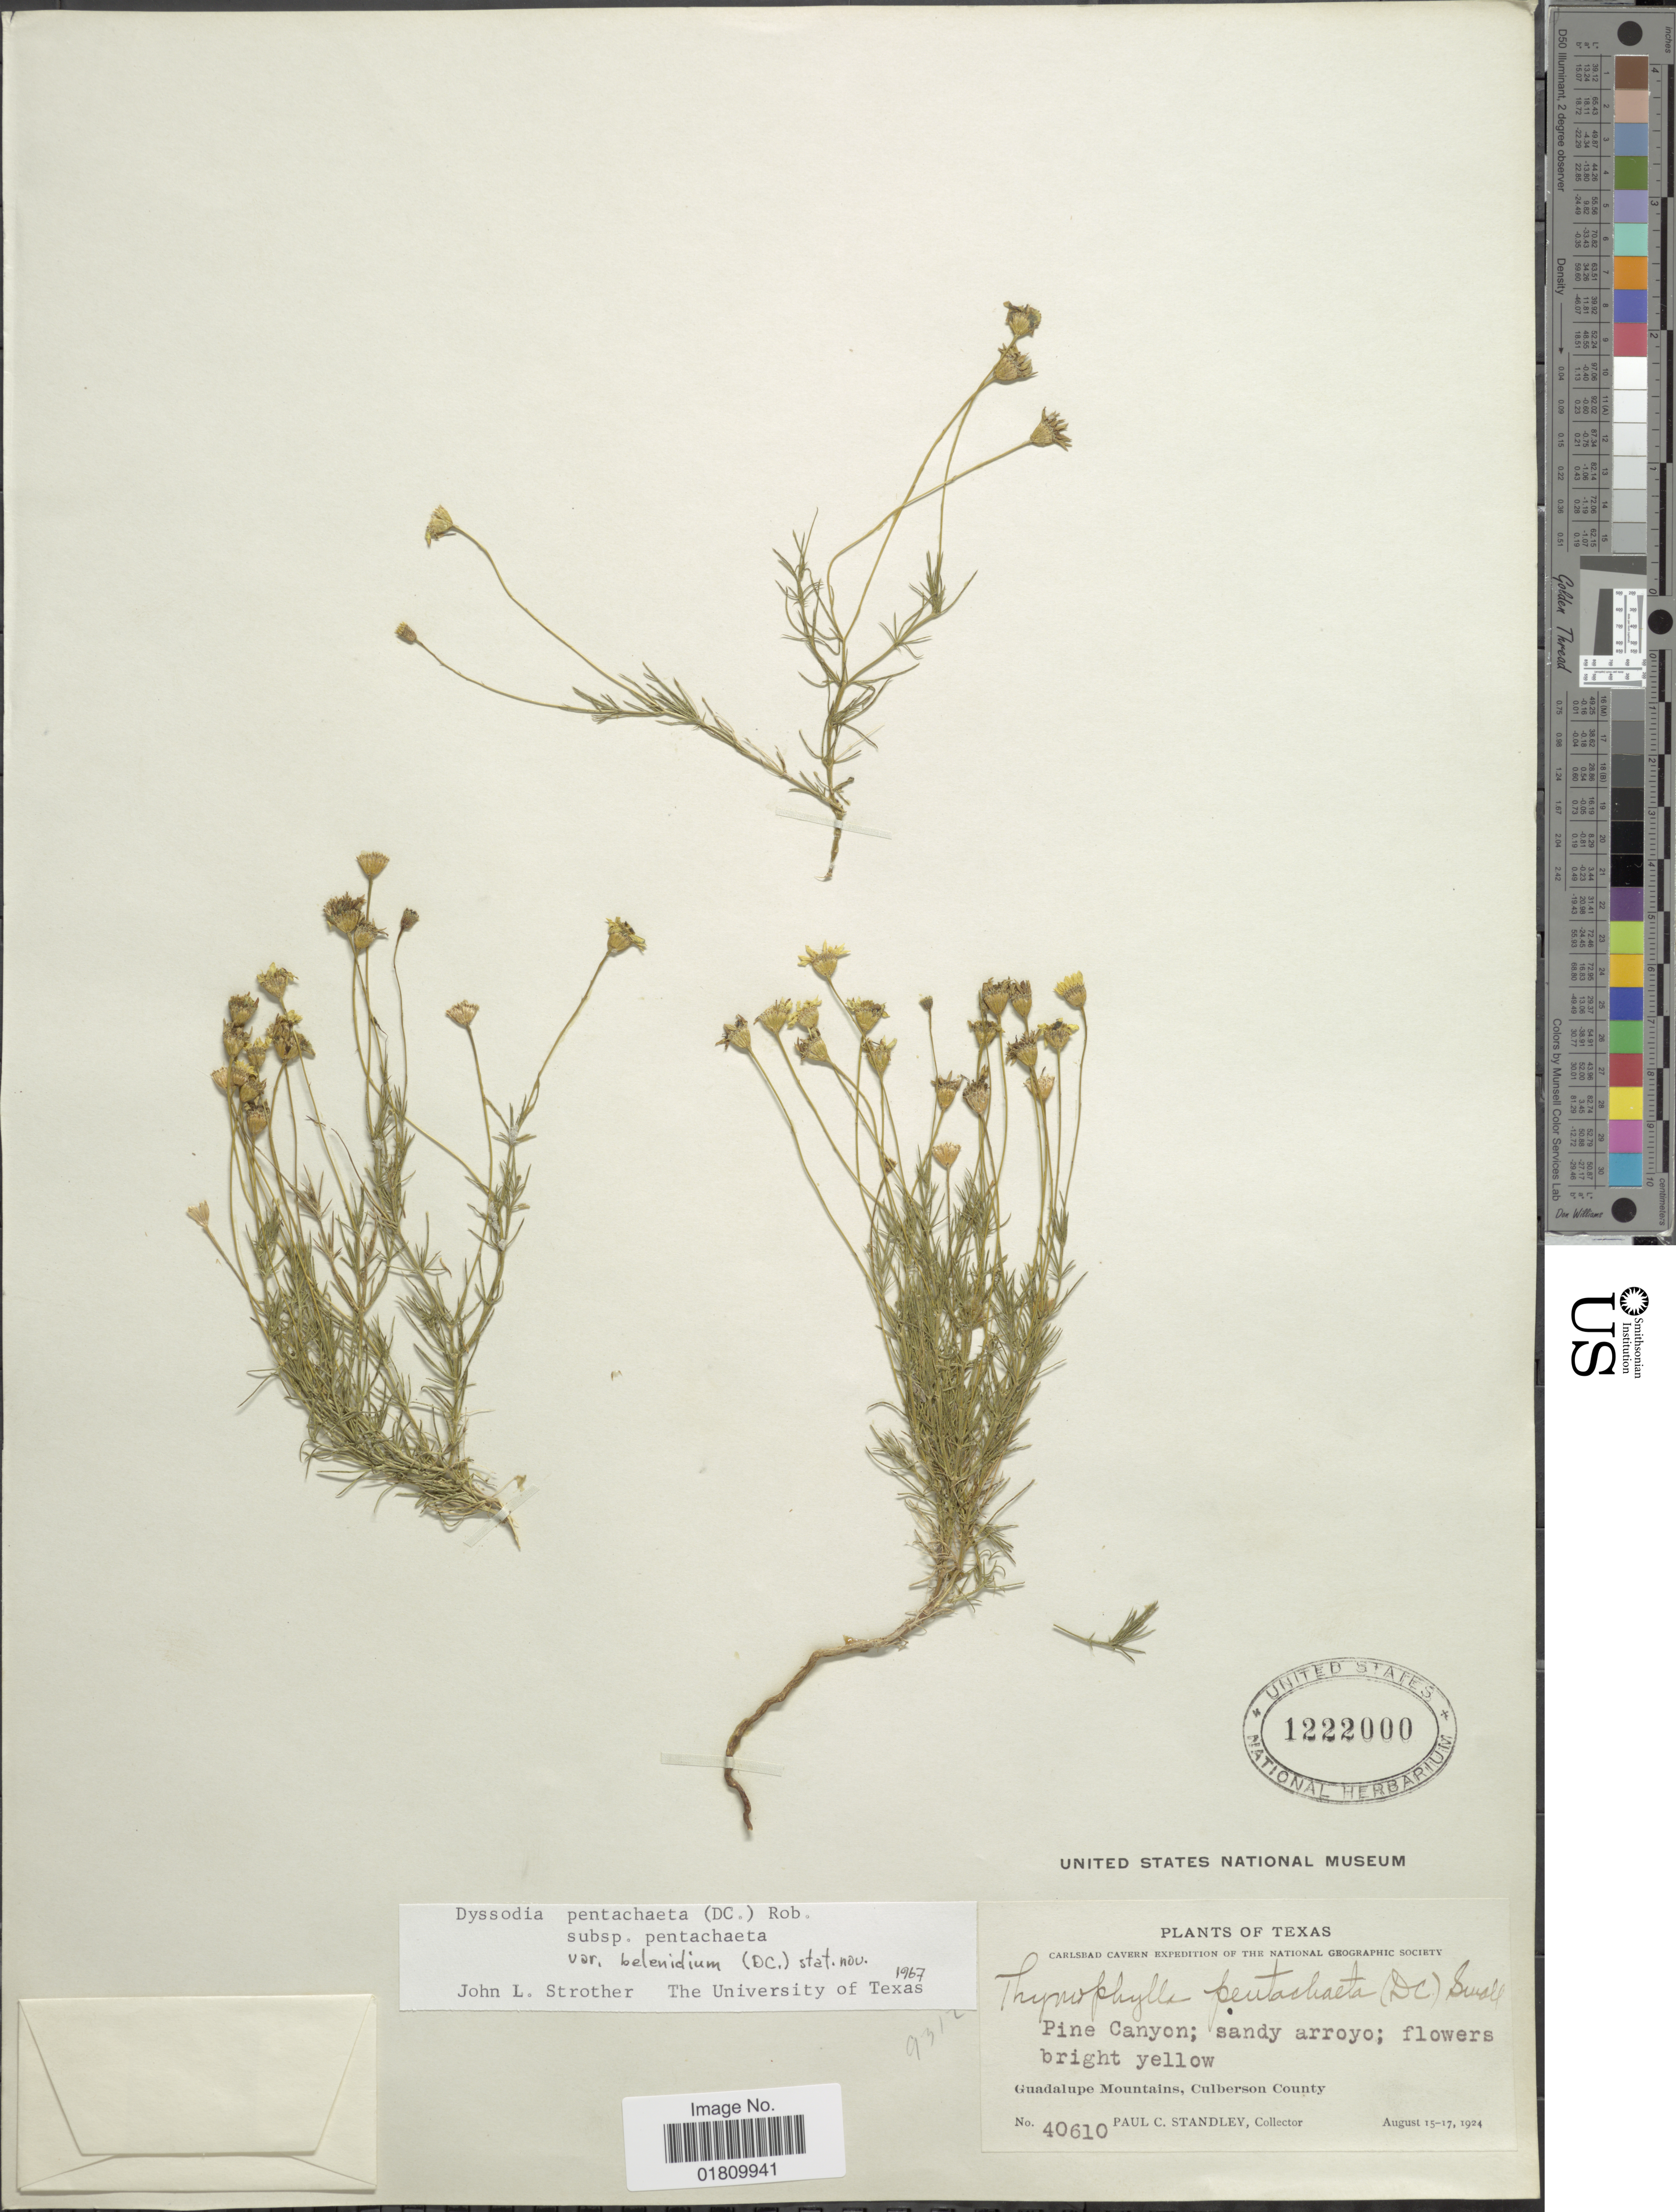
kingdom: Plantae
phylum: Tracheophyta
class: Magnoliopsida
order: Asterales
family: Asteraceae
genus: Thymophylla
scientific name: Thymophylla pentachaeta var. belenidium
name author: (DC.) Strother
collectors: P. C. Standley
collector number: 40610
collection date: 1924-08-15/1924-08-17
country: United States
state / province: Texas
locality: Carlsbad Cavern, Pine Canyon; sandy arroyo, Guadalupe Mountains, Culberson County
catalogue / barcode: US 1222000